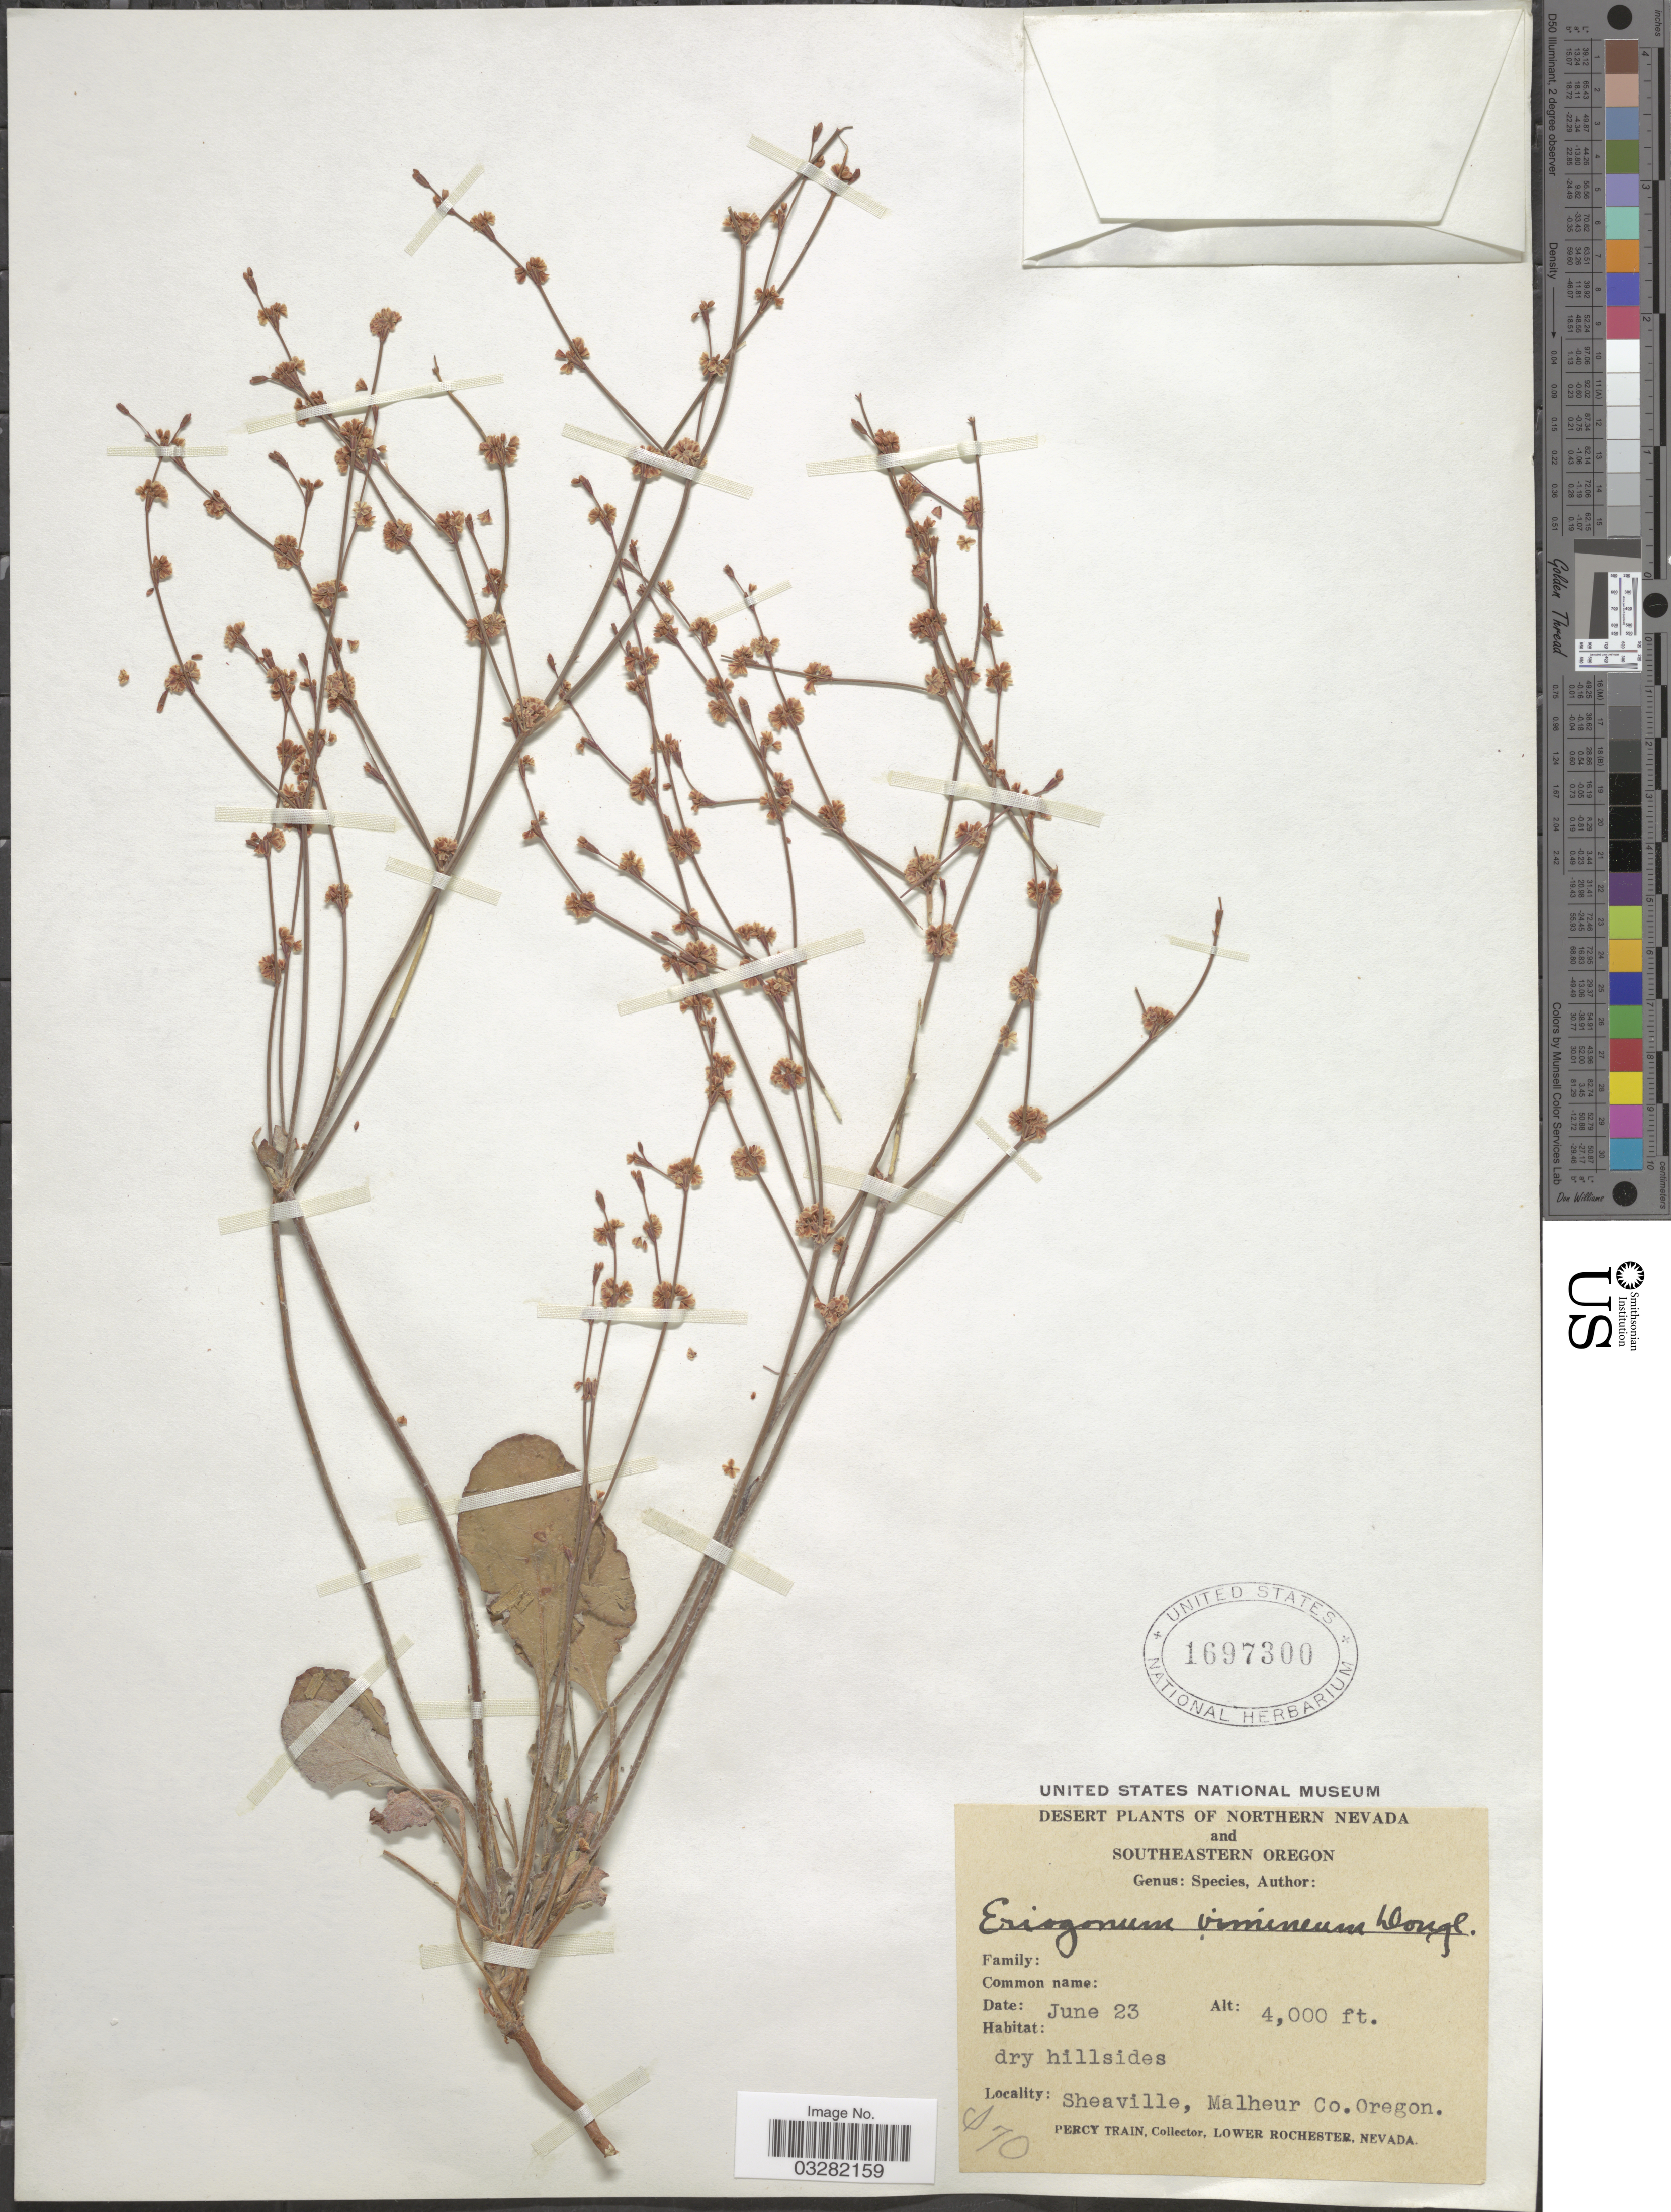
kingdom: Plantae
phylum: Tracheophyta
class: Magnoliopsida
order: Caryophyllales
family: Polygonaceae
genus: Eriogonum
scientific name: Eriogonum vimineum var. vimineum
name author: Douglas ex Benth.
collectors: P. Train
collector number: P70*?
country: United States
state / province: Oregon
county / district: Malheur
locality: Southeastern Oregon. Sheaville, Malheur Co.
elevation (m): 1219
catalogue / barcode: US 1697300